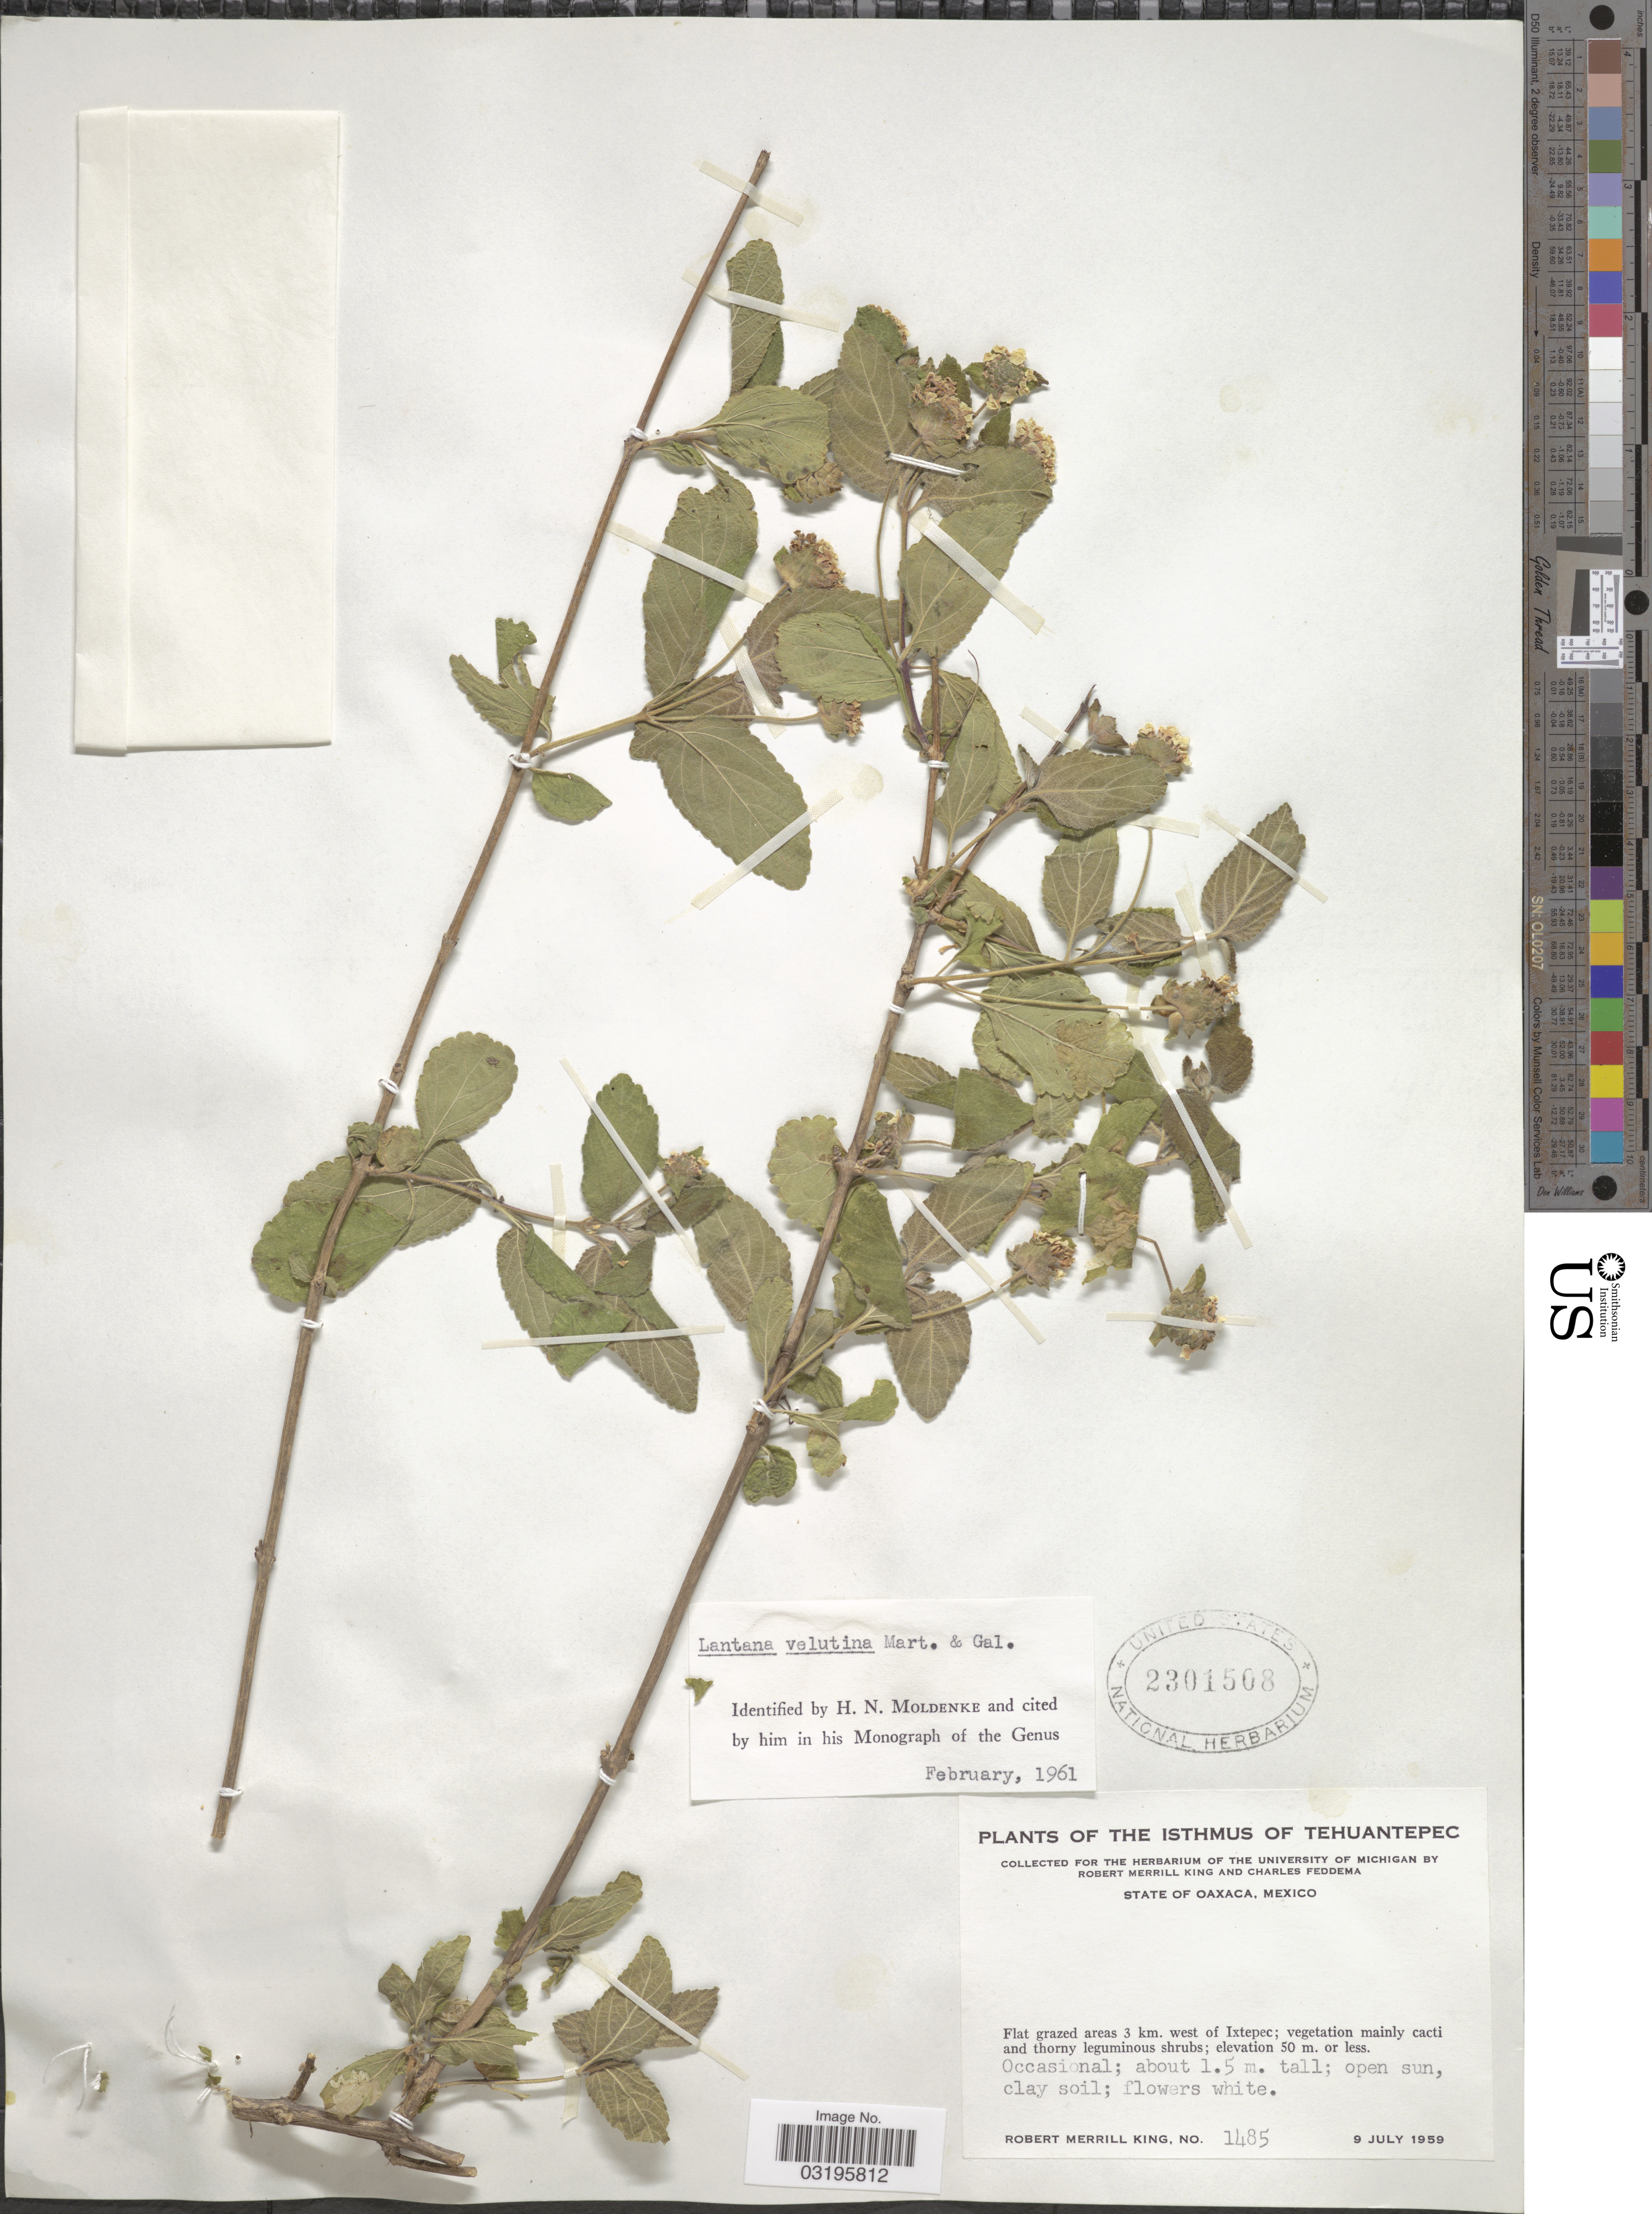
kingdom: Plantae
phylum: Tracheophyta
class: Magnoliopsida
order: Lamiales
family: Verbenaceae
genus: Lantana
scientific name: Lantana velutina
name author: M. Martens & Galeotti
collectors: R. M. King & C. Feddema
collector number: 1485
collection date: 1959-07-09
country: Mexico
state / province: Oaxaca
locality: Isthmus of Tehuantepec. Flat grazed areas 3 km. west of Ixtepec.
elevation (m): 50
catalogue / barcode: US 2301508